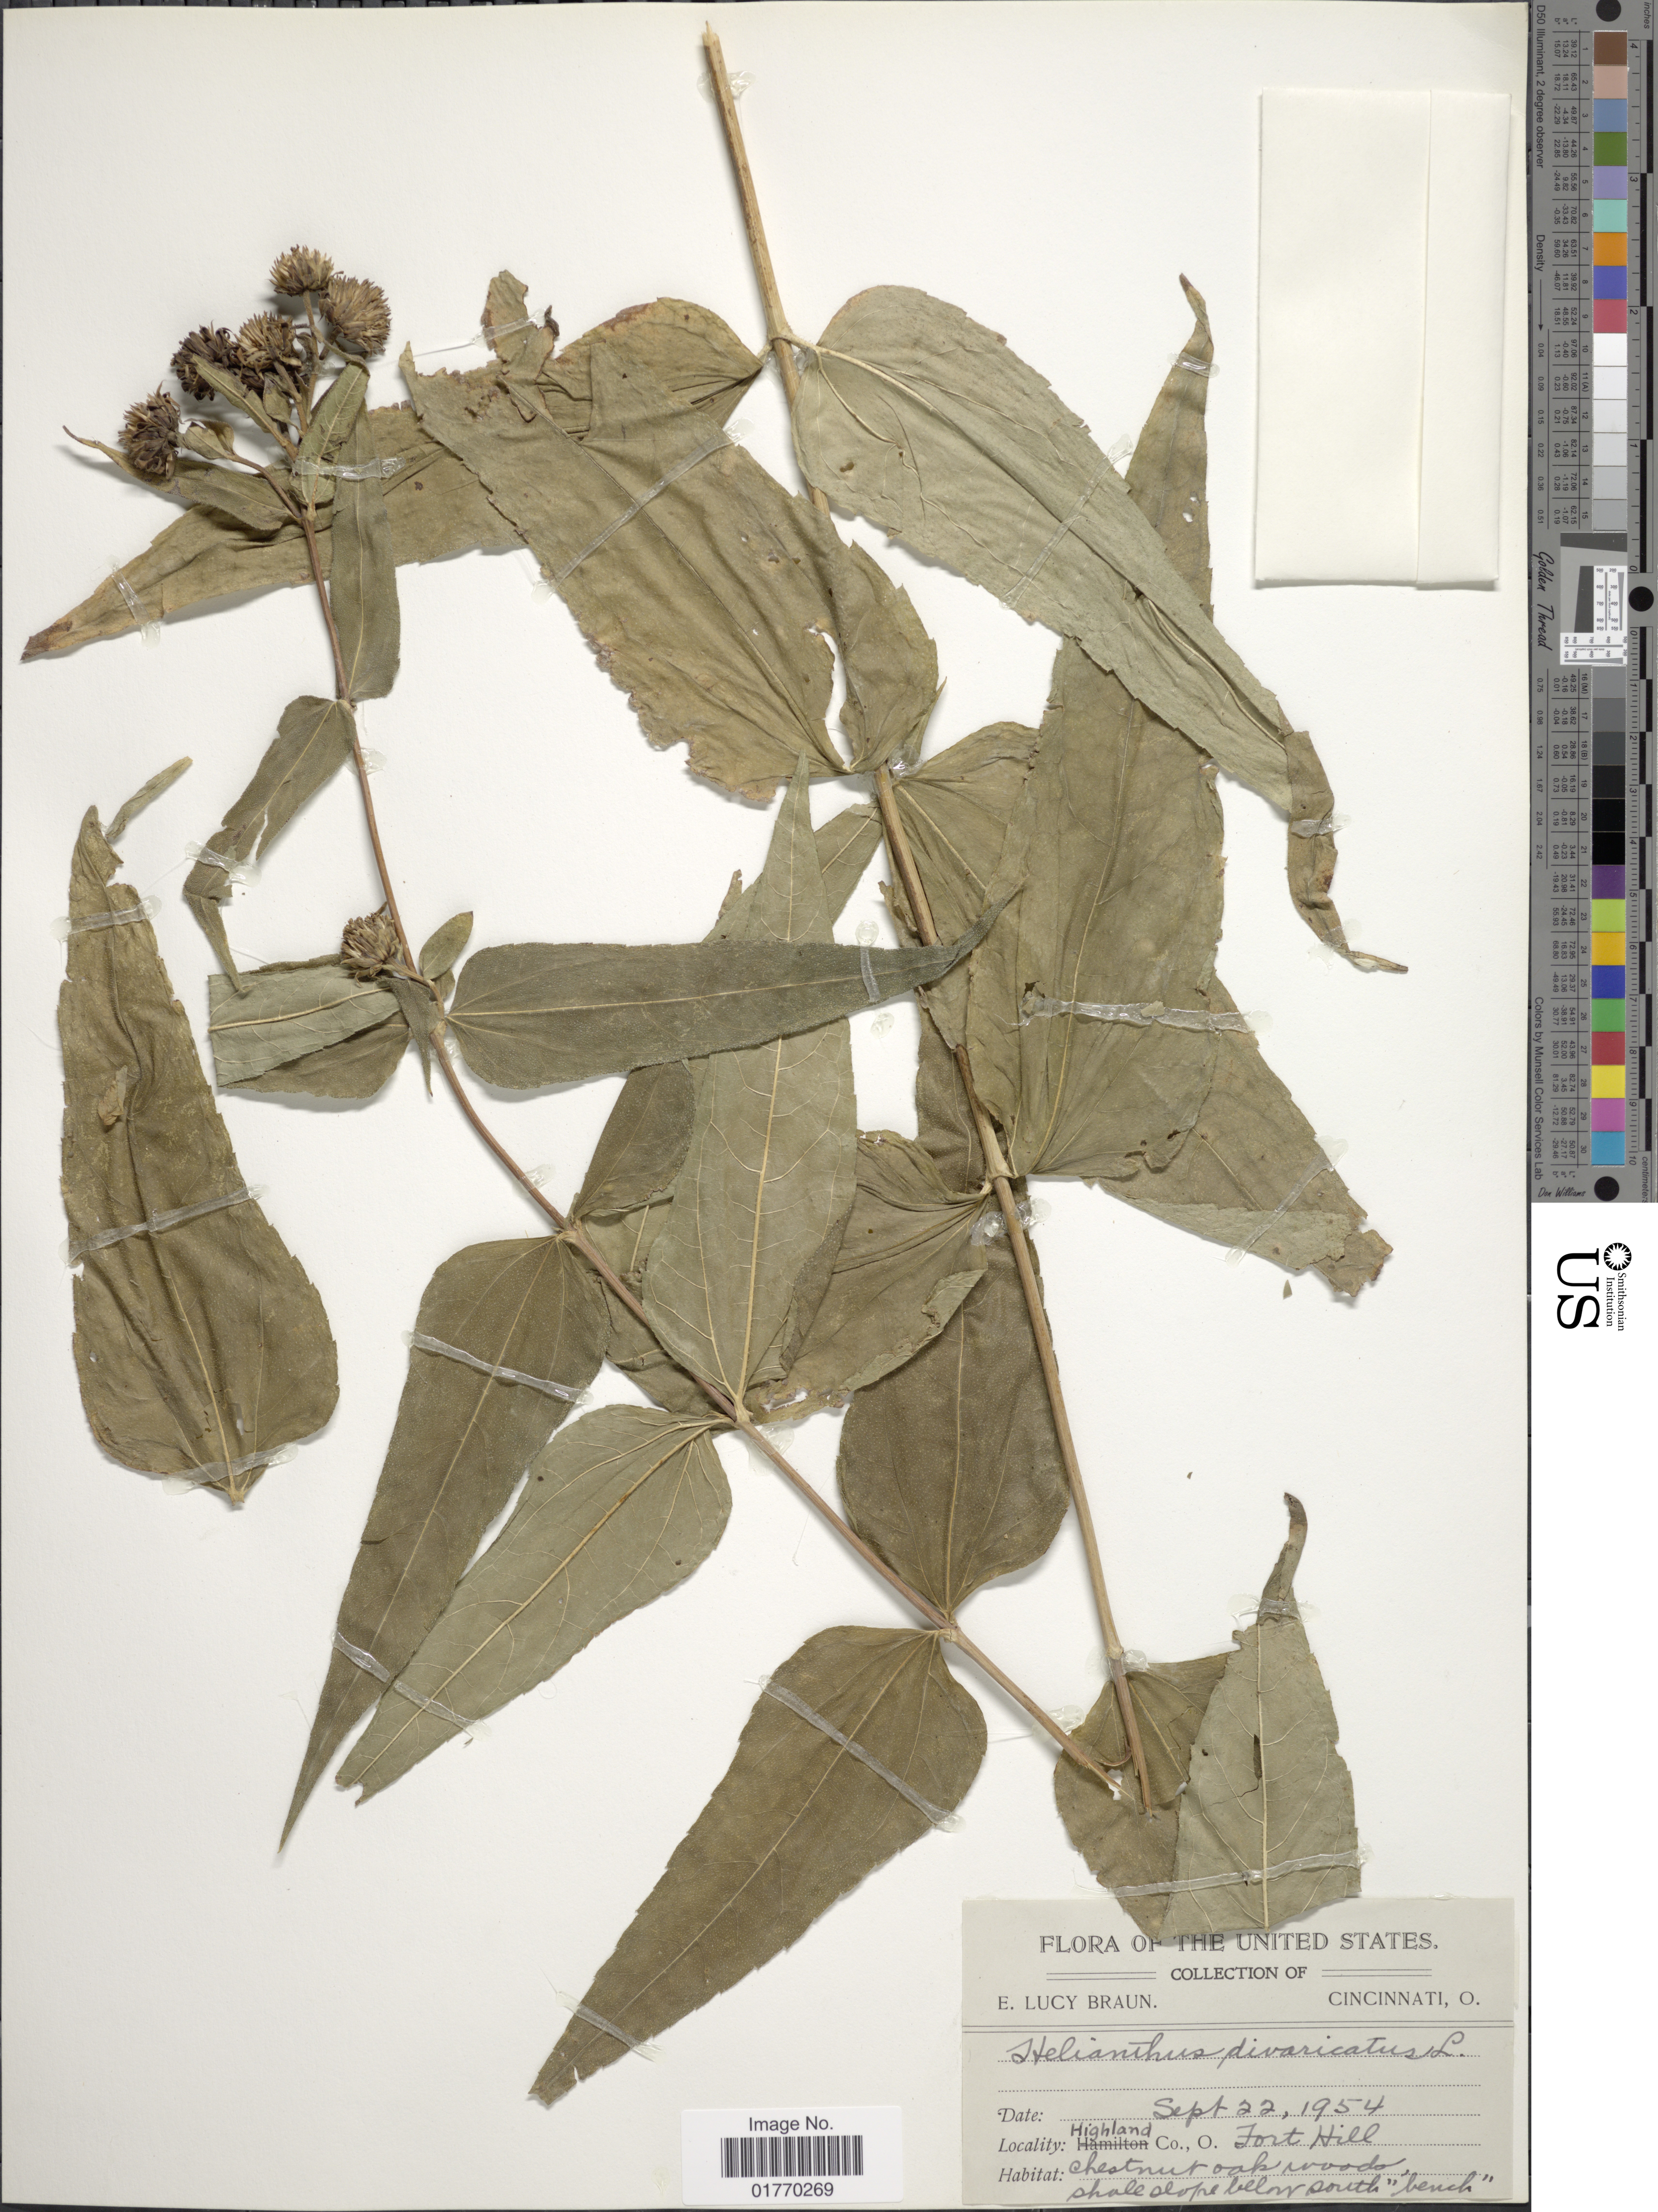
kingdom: Plantae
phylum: Tracheophyta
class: Magnoliopsida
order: Asterales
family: Asteraceae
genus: Helianthus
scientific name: Helianthus divaricatus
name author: L.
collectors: E. L. Braun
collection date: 1954-09-22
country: United States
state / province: Ohio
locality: Highland Co., O., Fort Hill, Chestnut oak woods